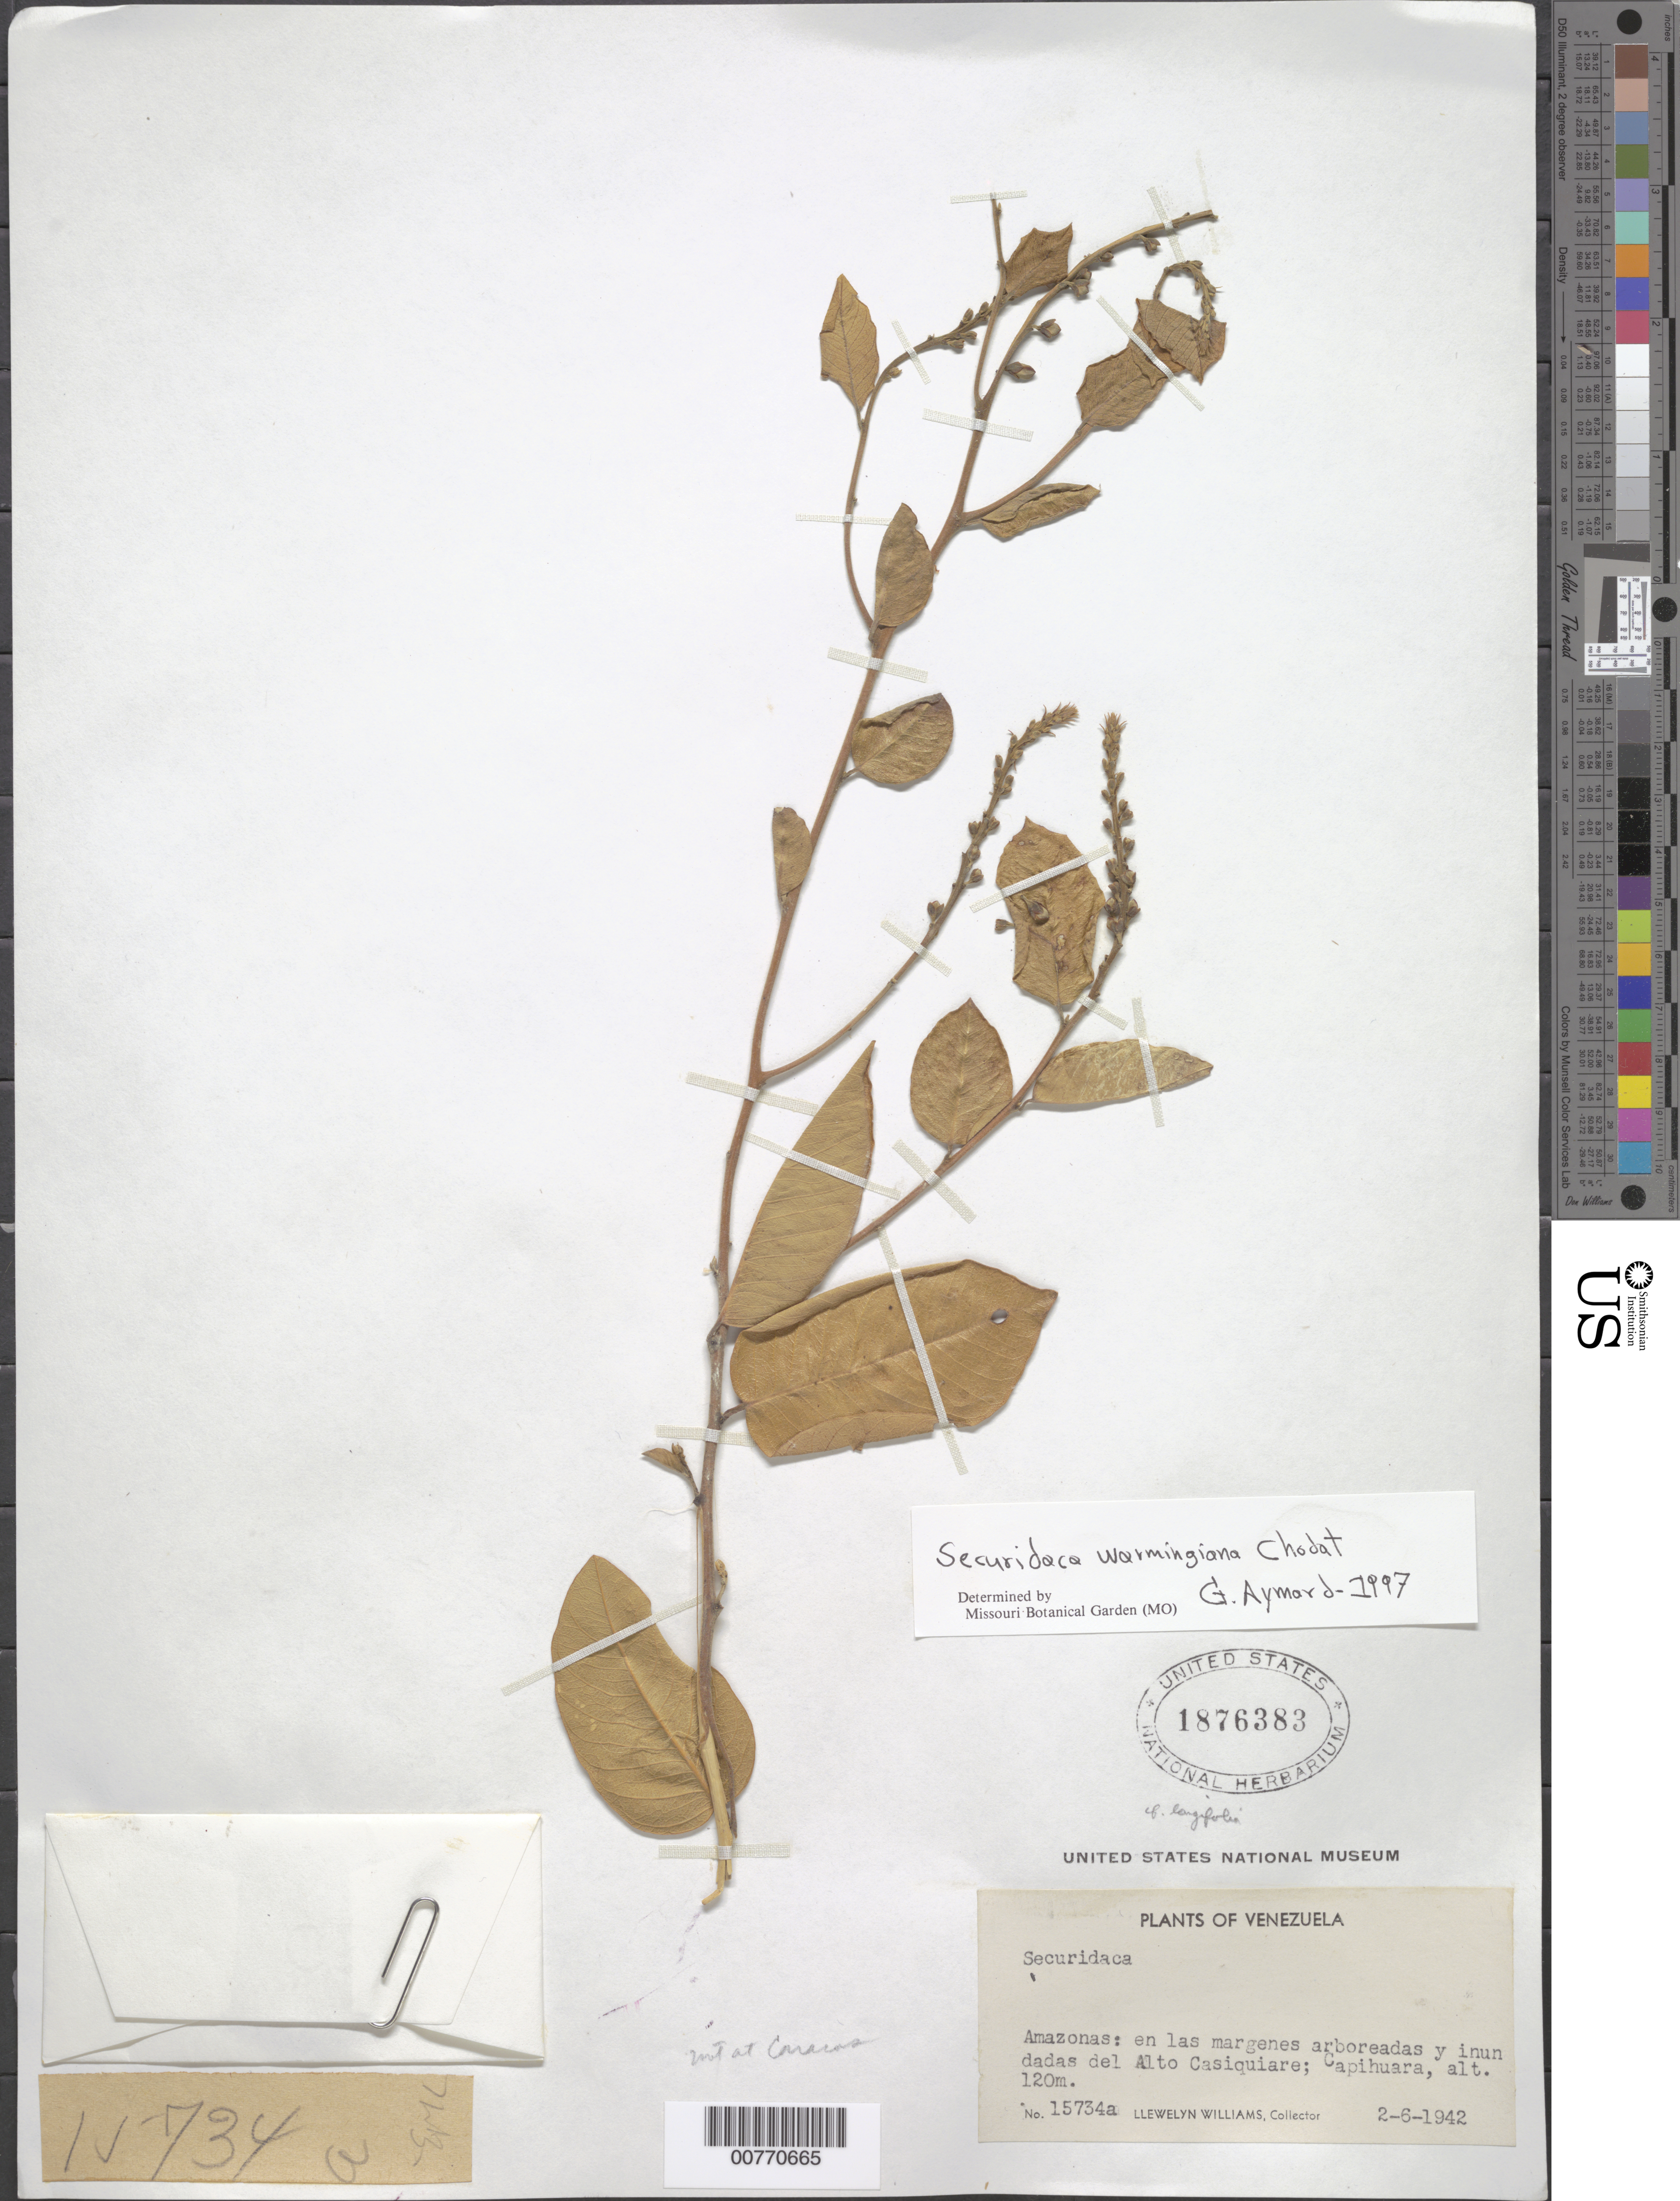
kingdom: Plantae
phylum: Tracheophyta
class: Magnoliopsida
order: Fabales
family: Polygalaceae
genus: Securidaca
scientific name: Securidaca warmingiana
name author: Chodat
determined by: Aymard C., G. A., (PORT), Univ. Nac. Exp. de los Llanos Ezequiel Zamora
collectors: Ll. Williams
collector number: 15734 a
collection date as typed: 2-Jun-42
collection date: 1942-06-02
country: Venezuela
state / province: Amazonas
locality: Capihuara, Alto Casiquiare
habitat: Margenes arboreadas y inundadas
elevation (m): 120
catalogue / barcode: US 1876383